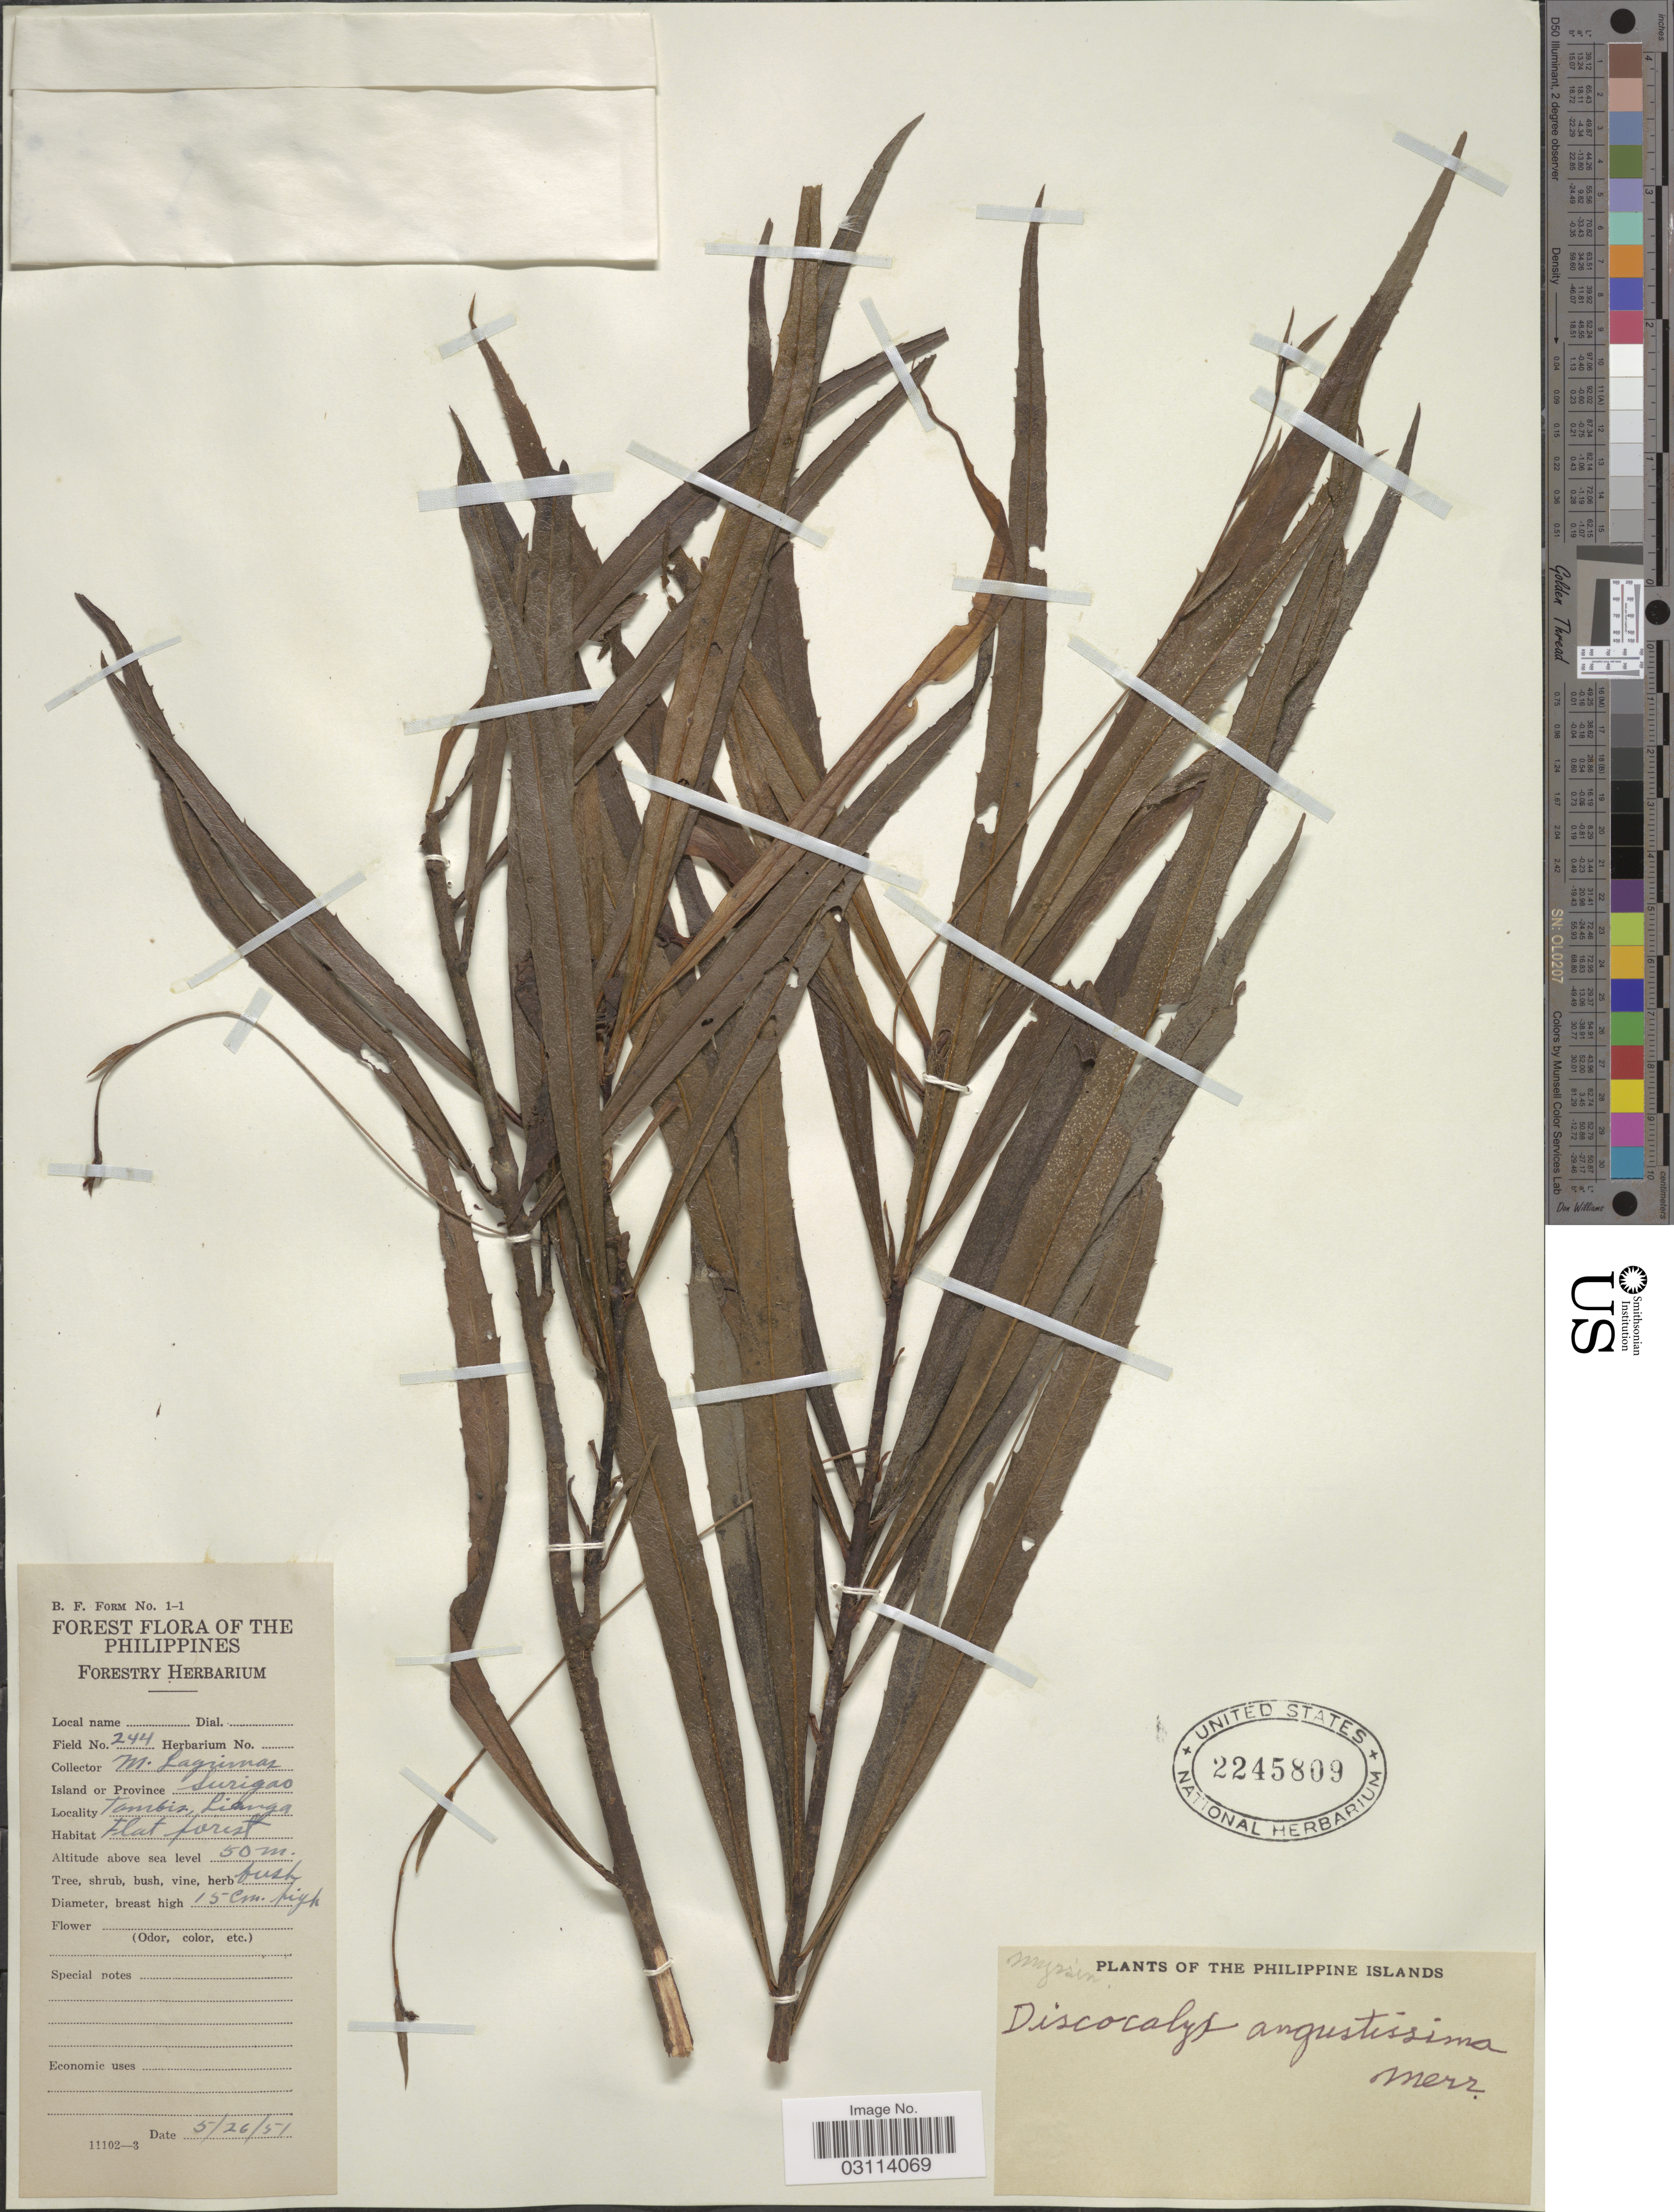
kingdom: Plantae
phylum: Tracheophyta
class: Magnoliopsida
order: Ericales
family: Primulaceae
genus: Discocalyx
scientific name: Discocalyx angustissima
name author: Merr.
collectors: M. Lagrimas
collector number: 244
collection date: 1951-05-26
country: Philippines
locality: Island or Province Surigao, Tambis, Lianga.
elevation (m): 50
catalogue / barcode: US 2245809